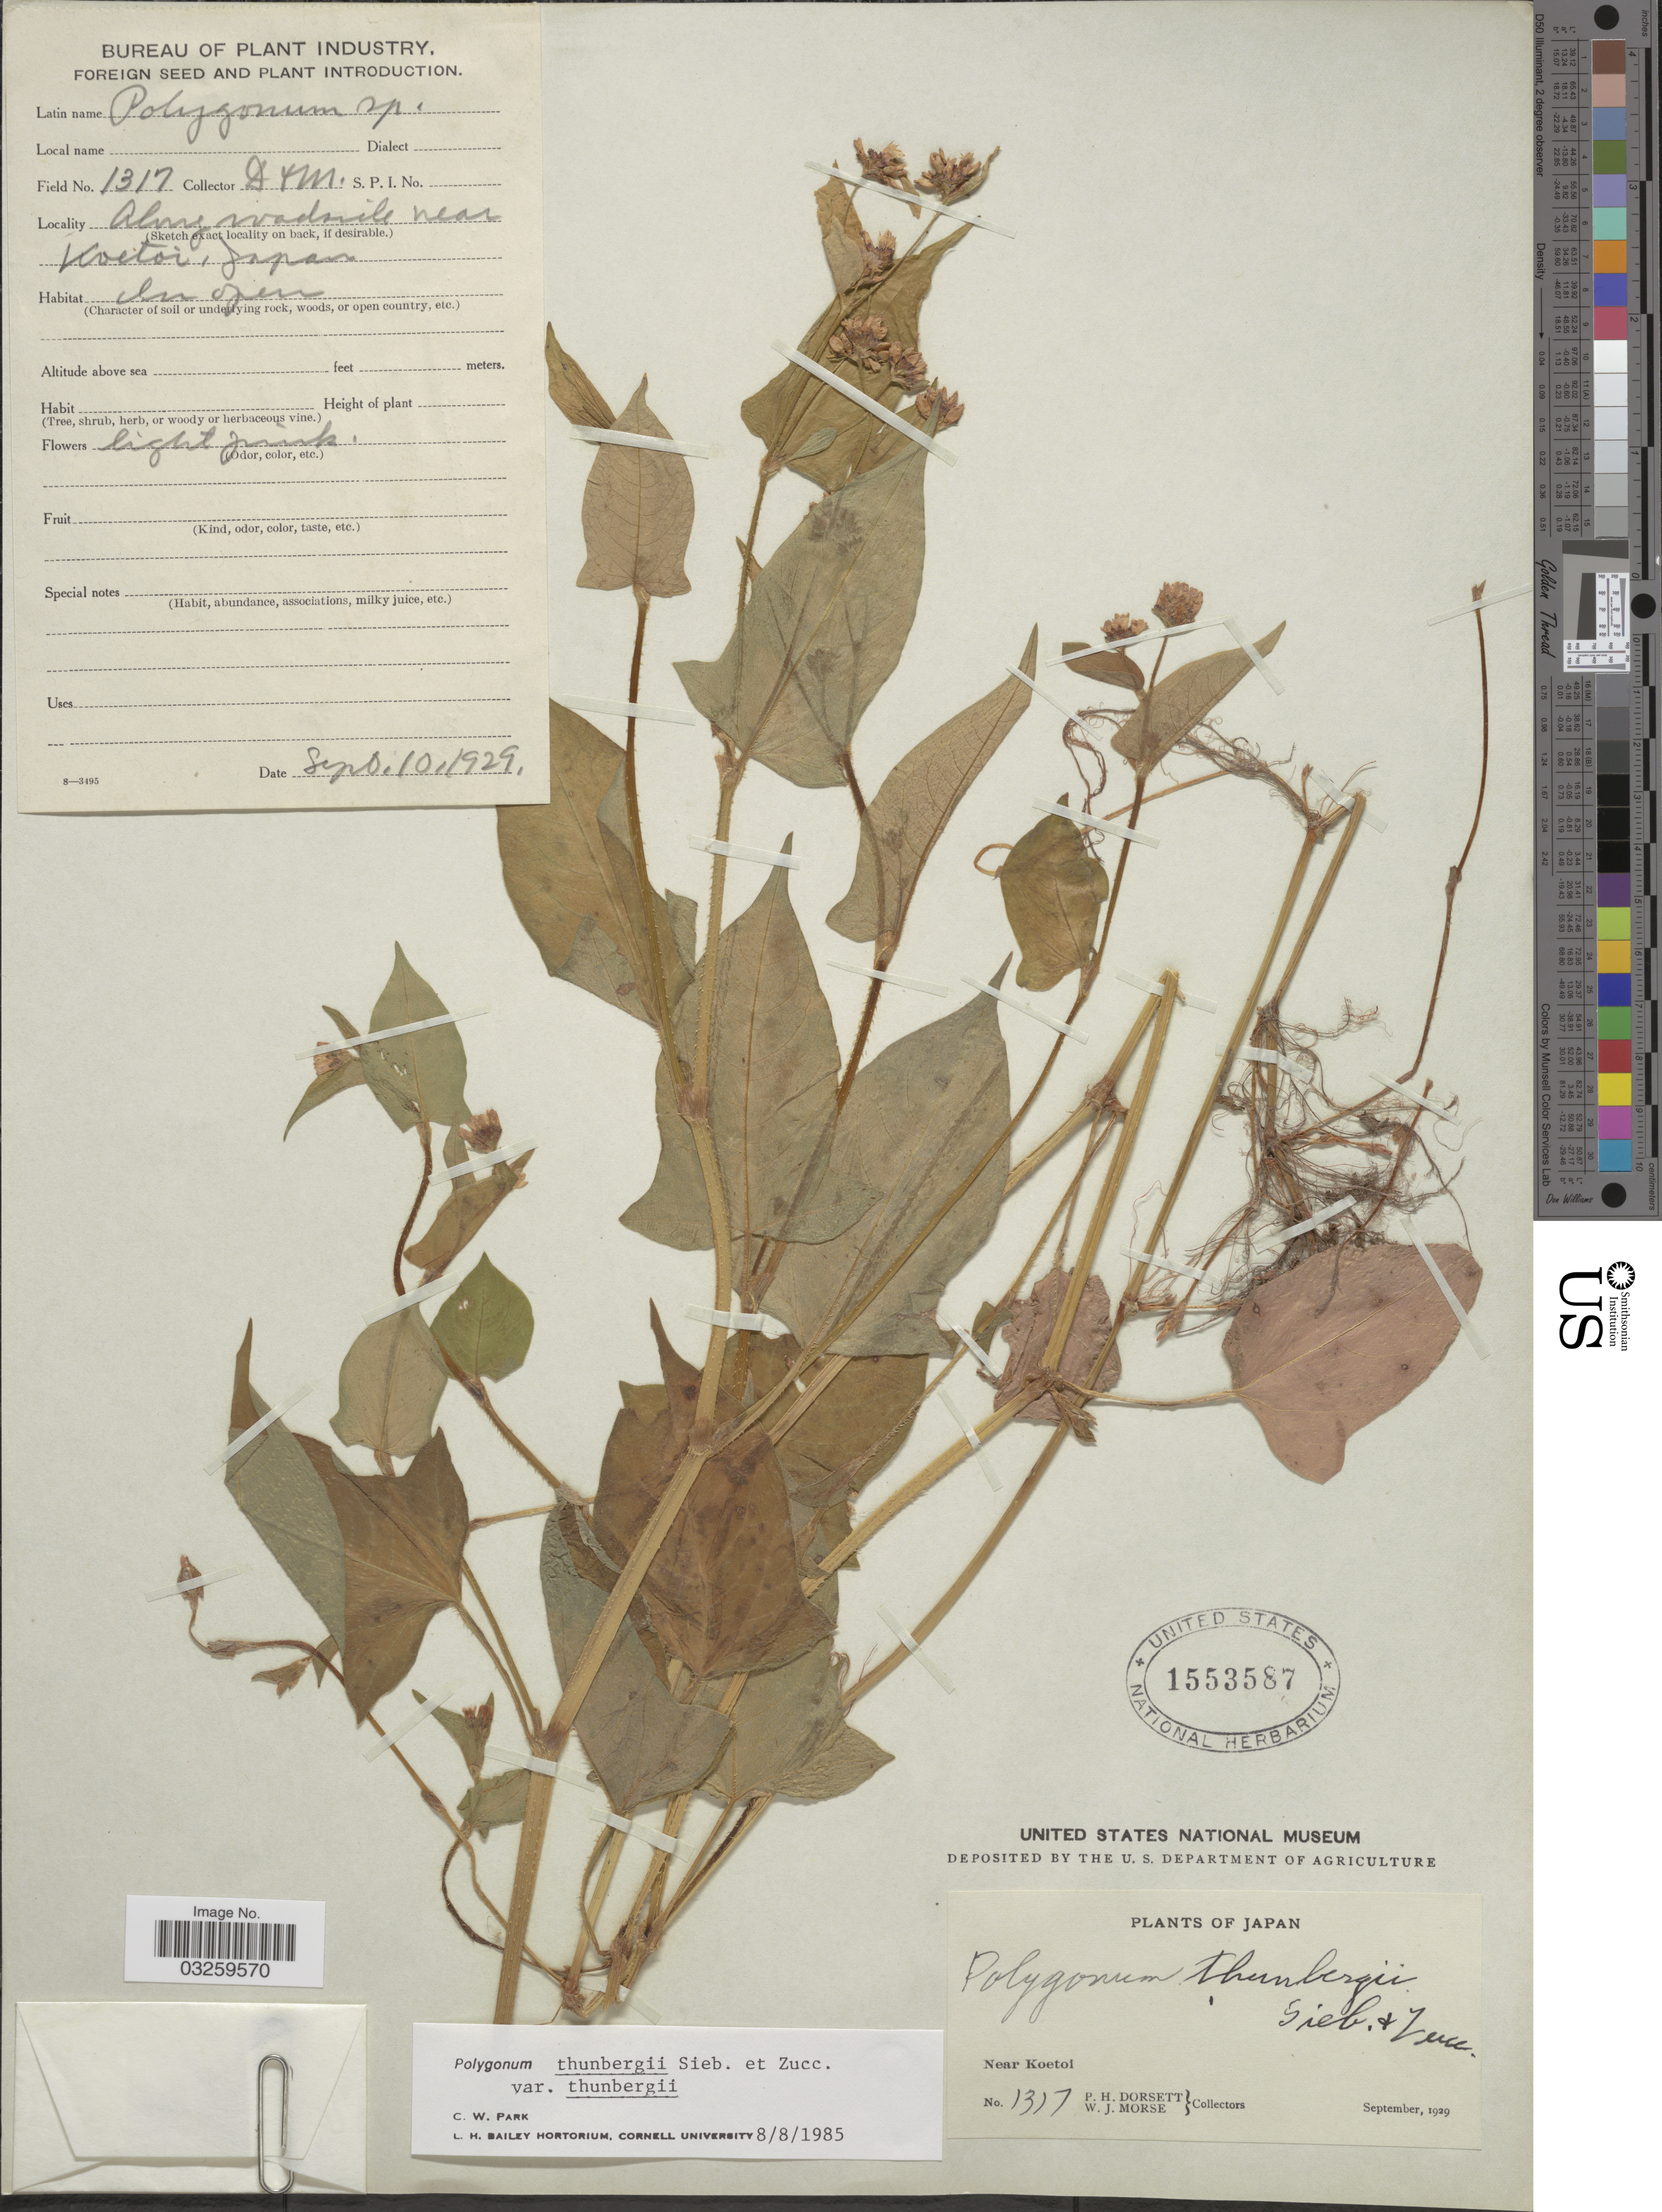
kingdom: Plantae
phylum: Tracheophyta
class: Magnoliopsida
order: Caryophyllales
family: Polygonaceae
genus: Polygonum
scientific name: Polygonum thunbergii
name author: Siebold & Zucc.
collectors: P. H. Dorsett & W. J. Morse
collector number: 1317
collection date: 1929-09-10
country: Japan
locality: Near Koetoi.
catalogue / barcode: US 1553587